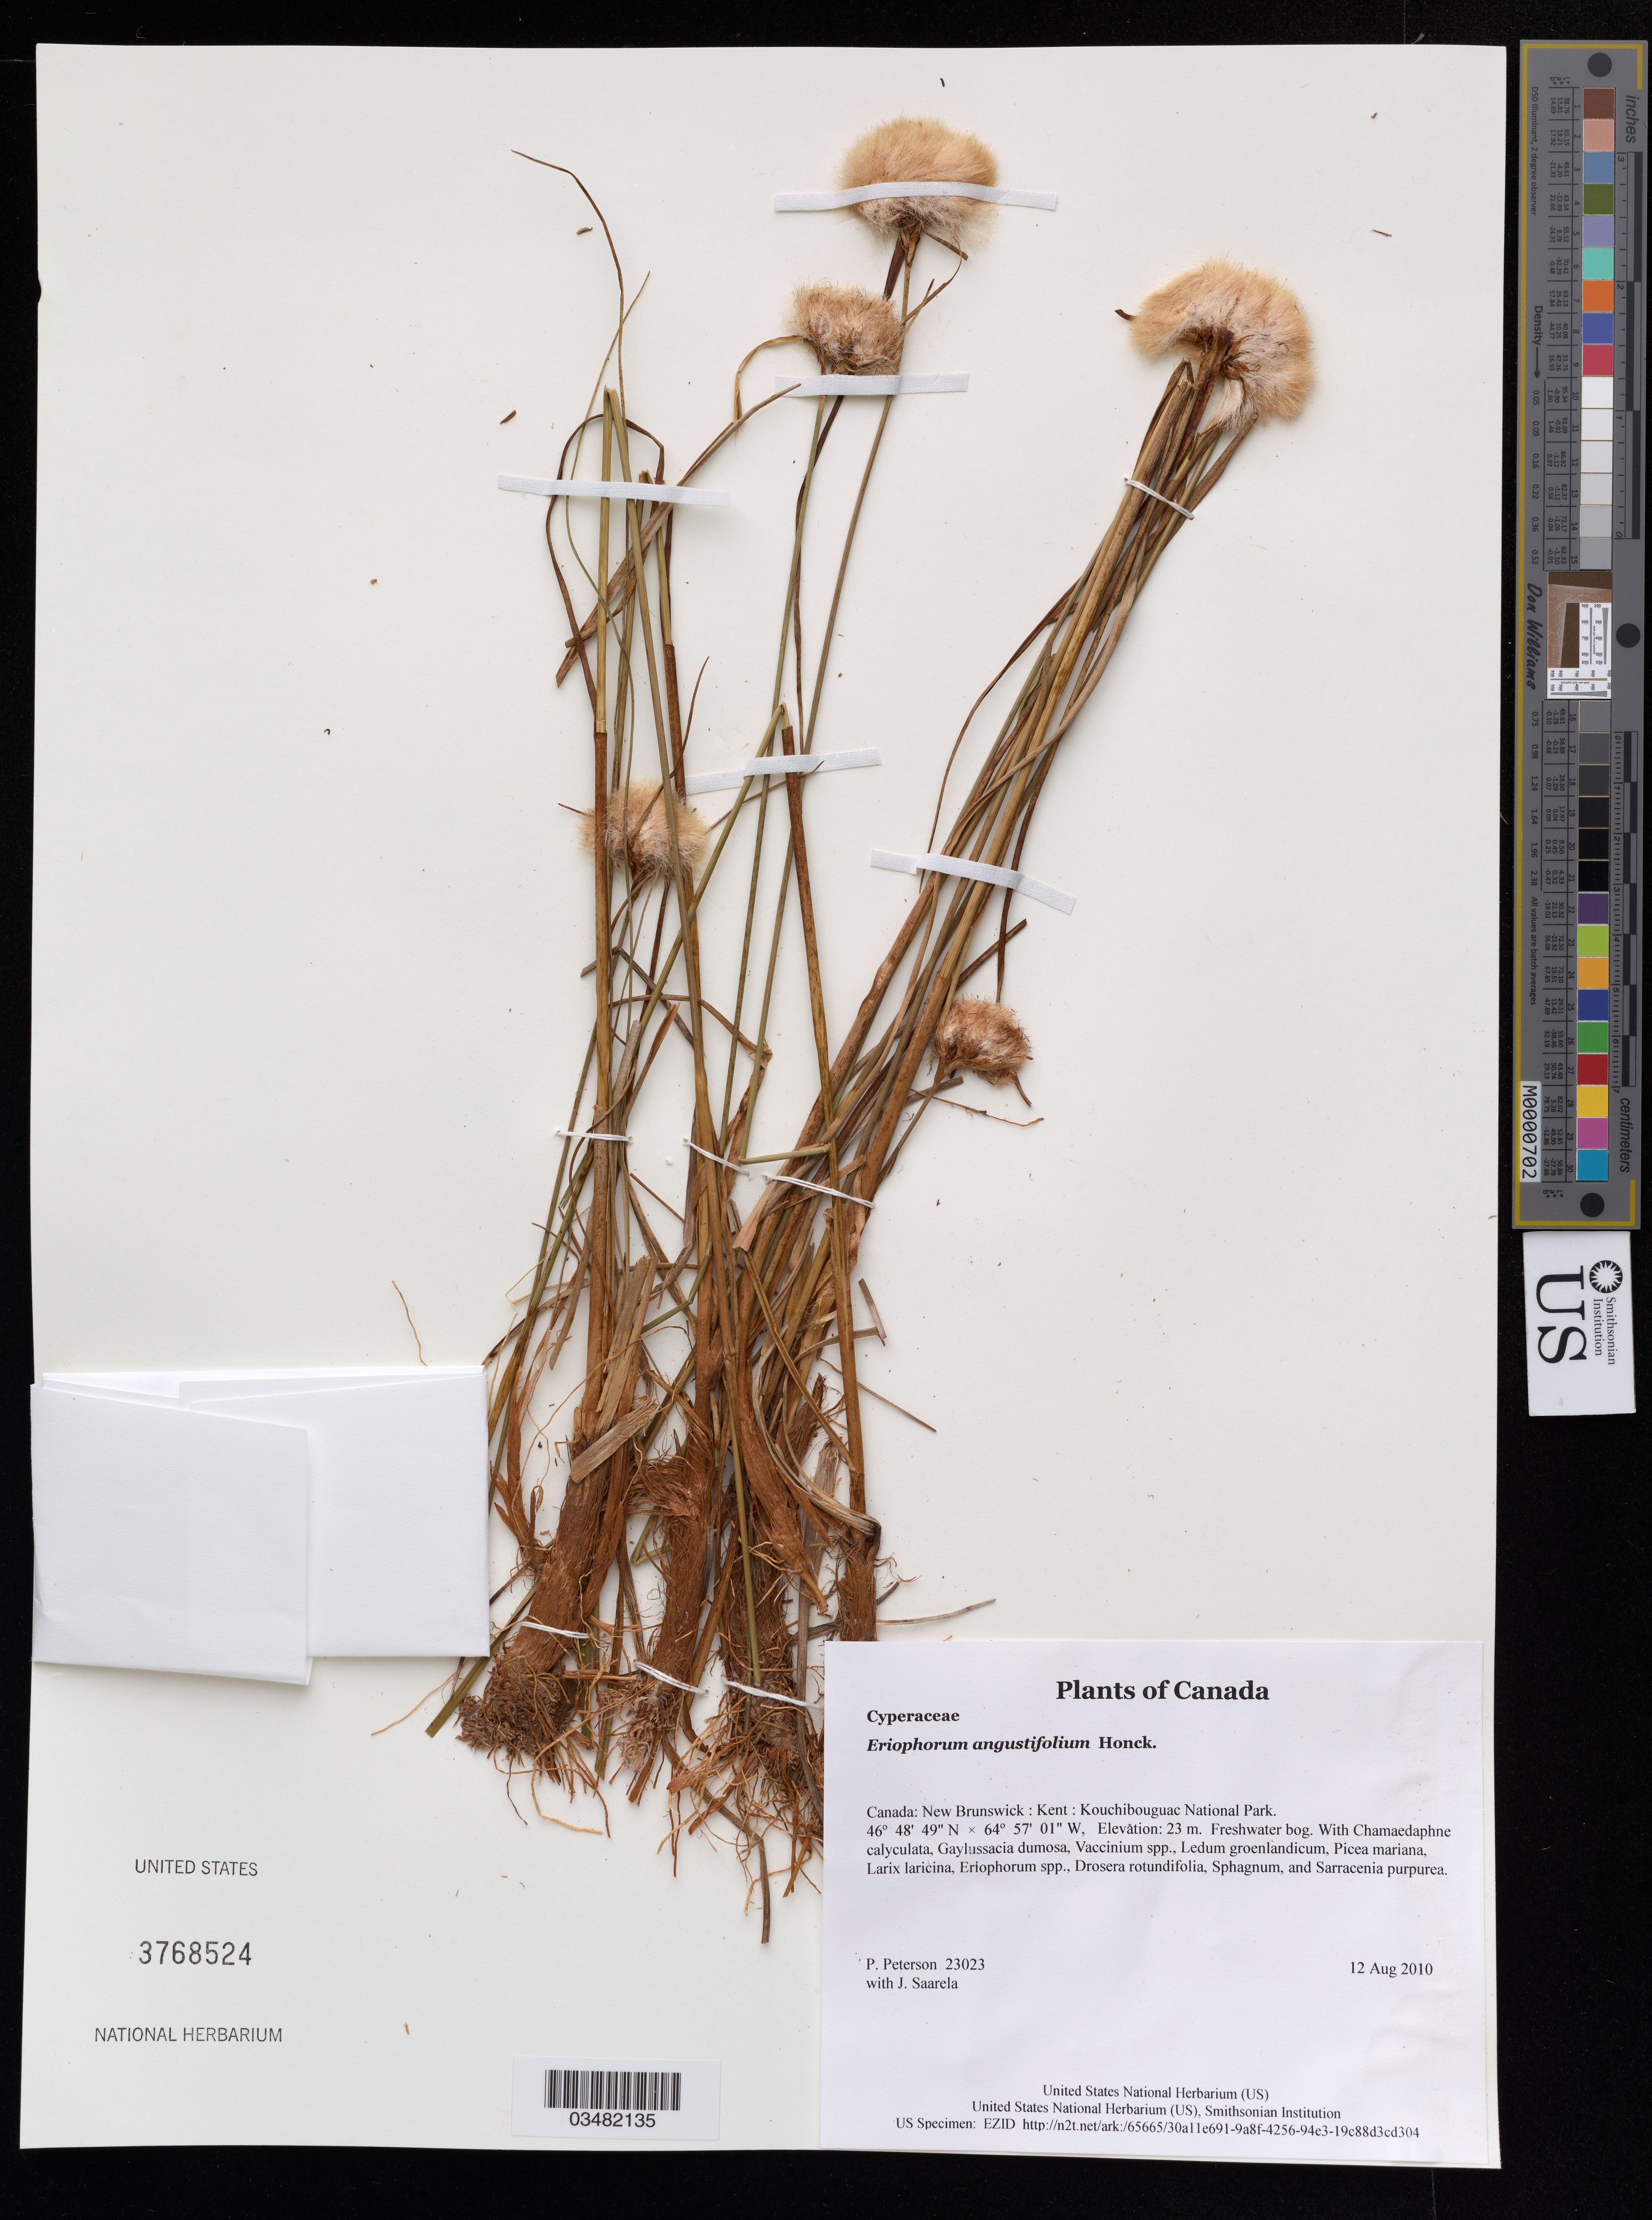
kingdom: Plantae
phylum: Tracheophyta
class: Liliopsida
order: Poales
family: Cyperaceae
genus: Eriophorum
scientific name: Eriophorum angustifolium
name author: Honck.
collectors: P. M. Peterson & J. Saarela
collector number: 23023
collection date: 2010-08-12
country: Canada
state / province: New Brunswick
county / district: Kent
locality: Kouchibouguac National Park.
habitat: Freshwater bog.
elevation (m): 23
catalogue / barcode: US 3768524